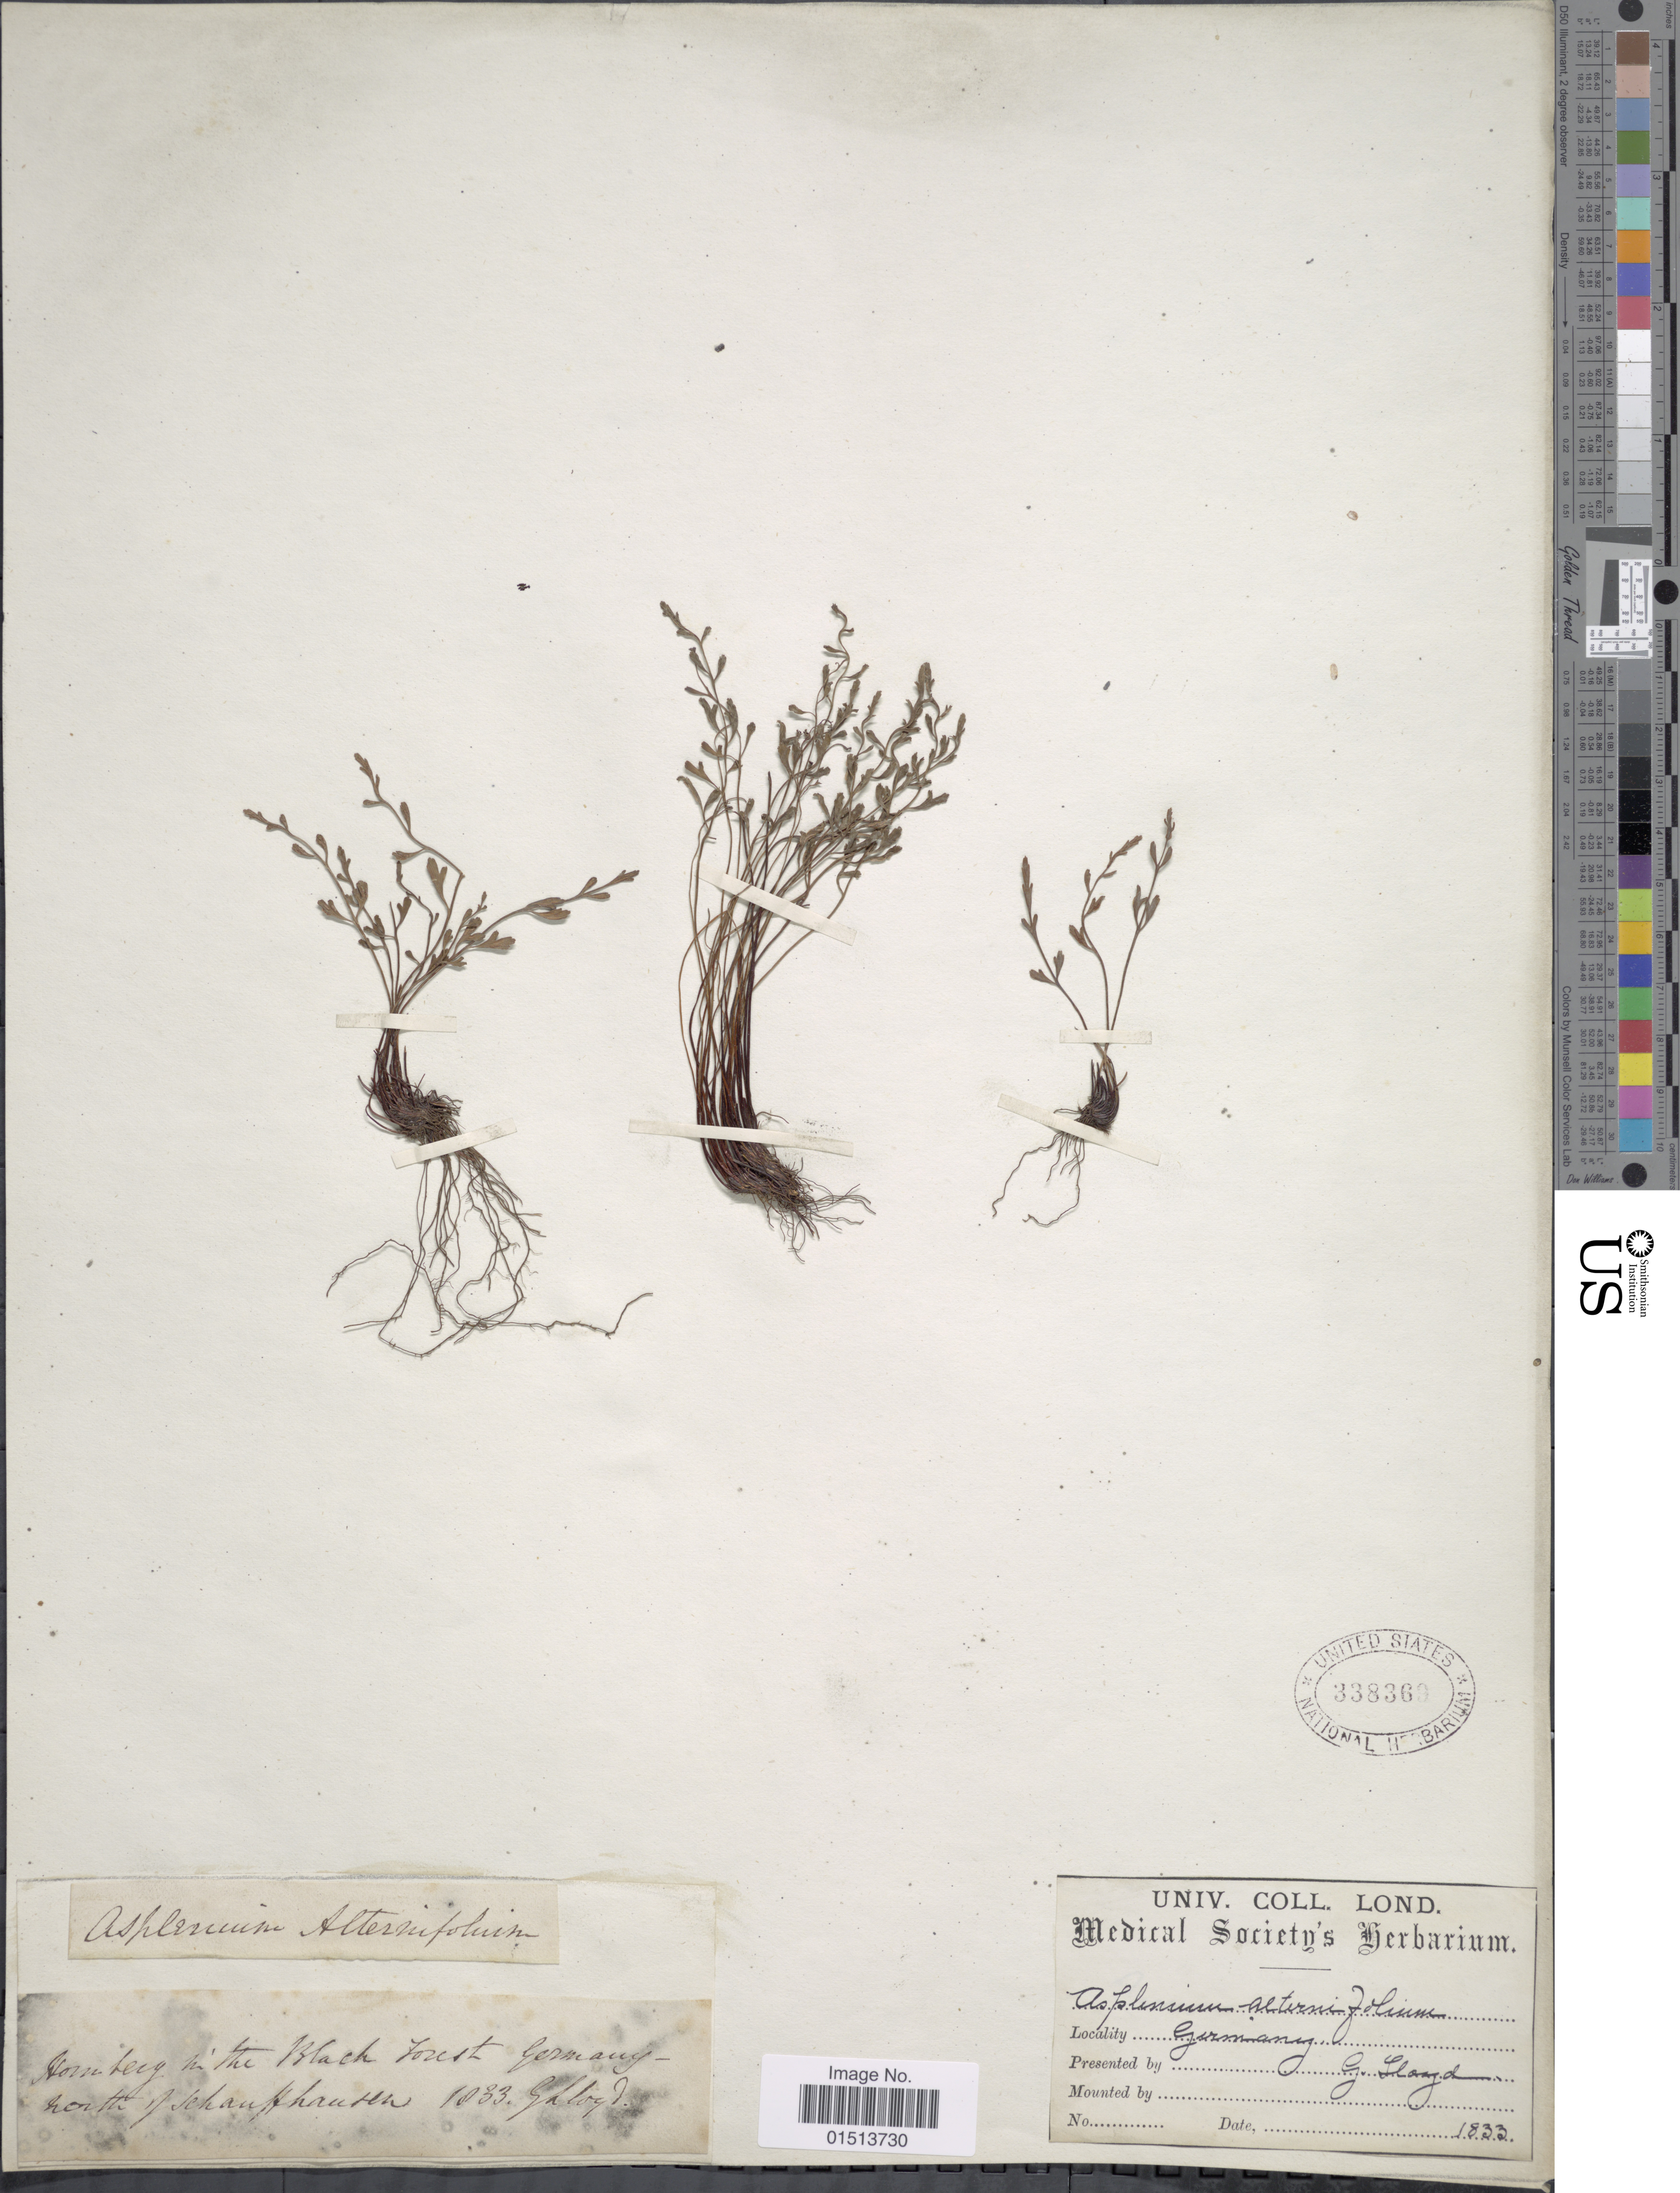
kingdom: Plantae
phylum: Tracheophyta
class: Polypodiopsida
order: Polypodiales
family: Aspleniaceae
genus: Asplenium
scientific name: Asplenium alternifolium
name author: Jacq.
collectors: G. Lloyd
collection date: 1833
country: Germany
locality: Honiberg in the Black Forest Germany-north of Schauffhautta. [interpreted]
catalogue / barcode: US 338369